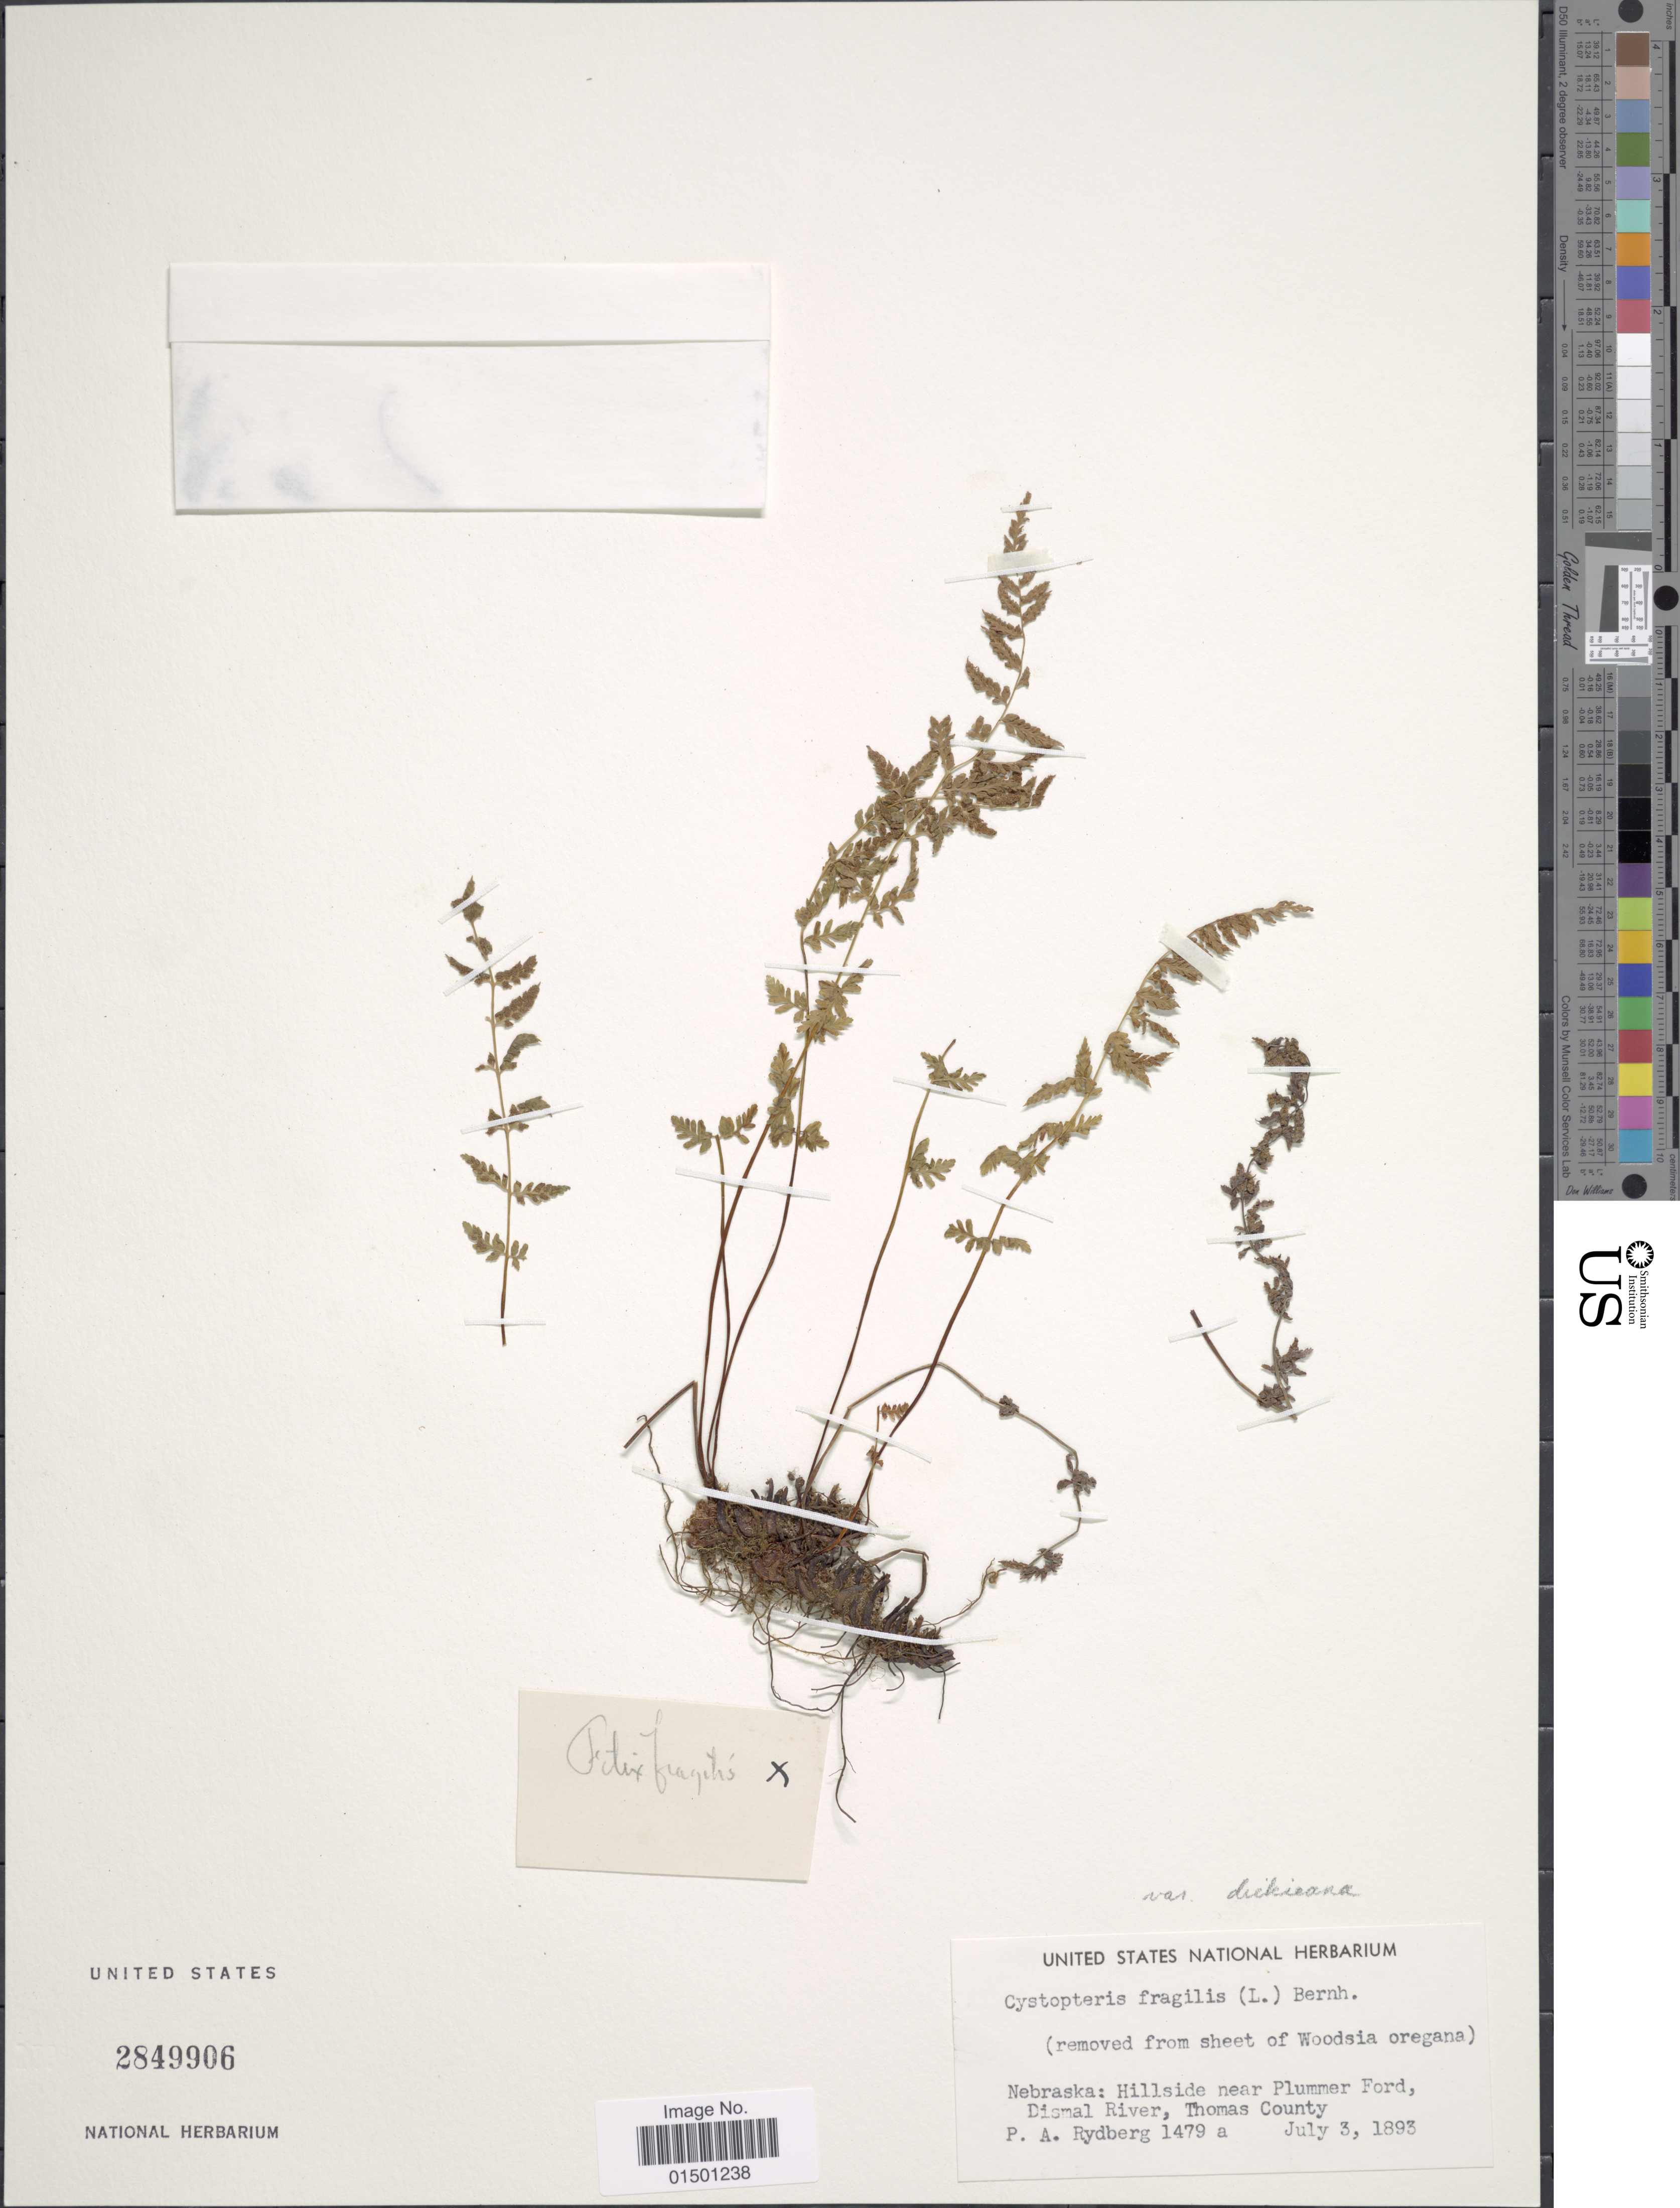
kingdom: Plantae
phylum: Tracheophyta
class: Polypodiopsida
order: Polypodiales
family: Cystopteridaceae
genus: Cystopteris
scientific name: Cystopteris fragilis var. dickieana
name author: B. Boivin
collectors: P. A. Rydberg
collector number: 1479a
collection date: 1893-07-03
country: United States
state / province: Nebraska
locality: Hillside near Plummer Ford, Dismal River, Thomas County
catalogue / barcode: US 2849906